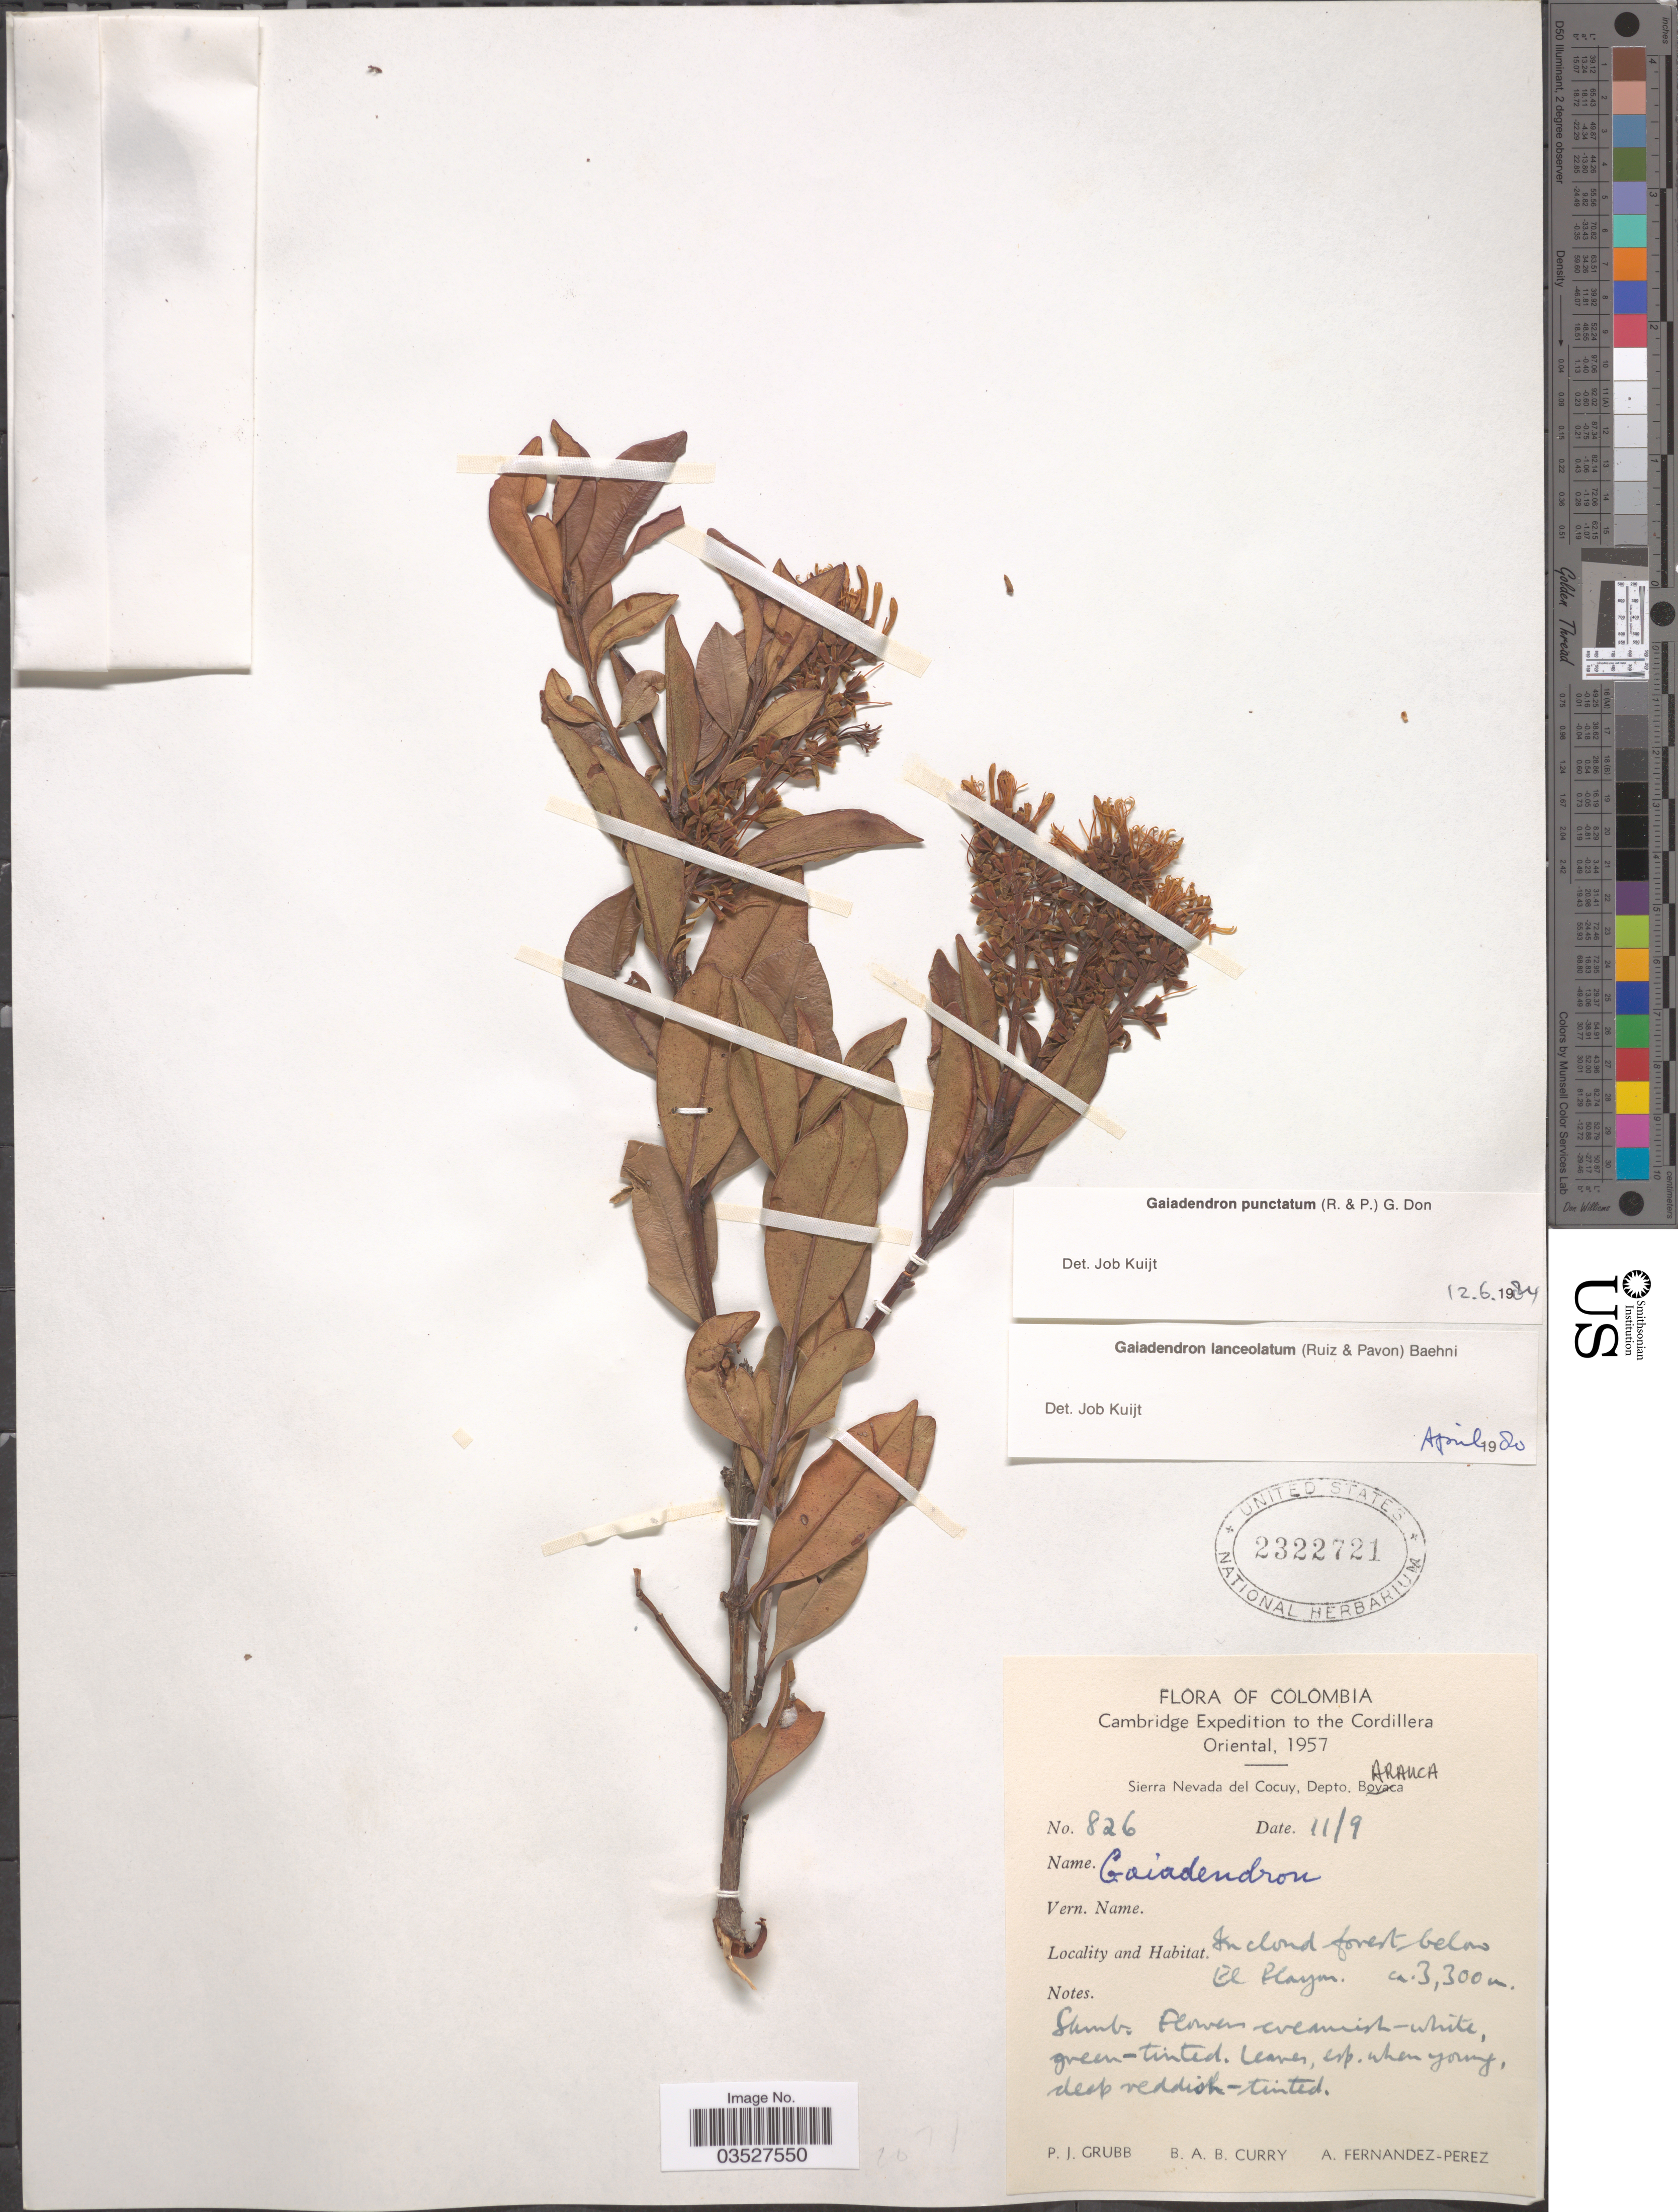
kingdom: Plantae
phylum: Tracheophyta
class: Magnoliopsida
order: Santalales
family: Loranthaceae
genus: Gaiadendron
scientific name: Gaiadendron punctatum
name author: (Ruiz & Pav.) G. Don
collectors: P. J. Grubb, B. A. B. Curry & A. Fernández-Pérez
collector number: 826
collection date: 1957-09-11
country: Colombia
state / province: Arauca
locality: The Cordillera Oriental. Sierra Nevada del Cocuy, Depto. Arauca. In cloud forest below El Playon.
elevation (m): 3300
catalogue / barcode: US 2322721